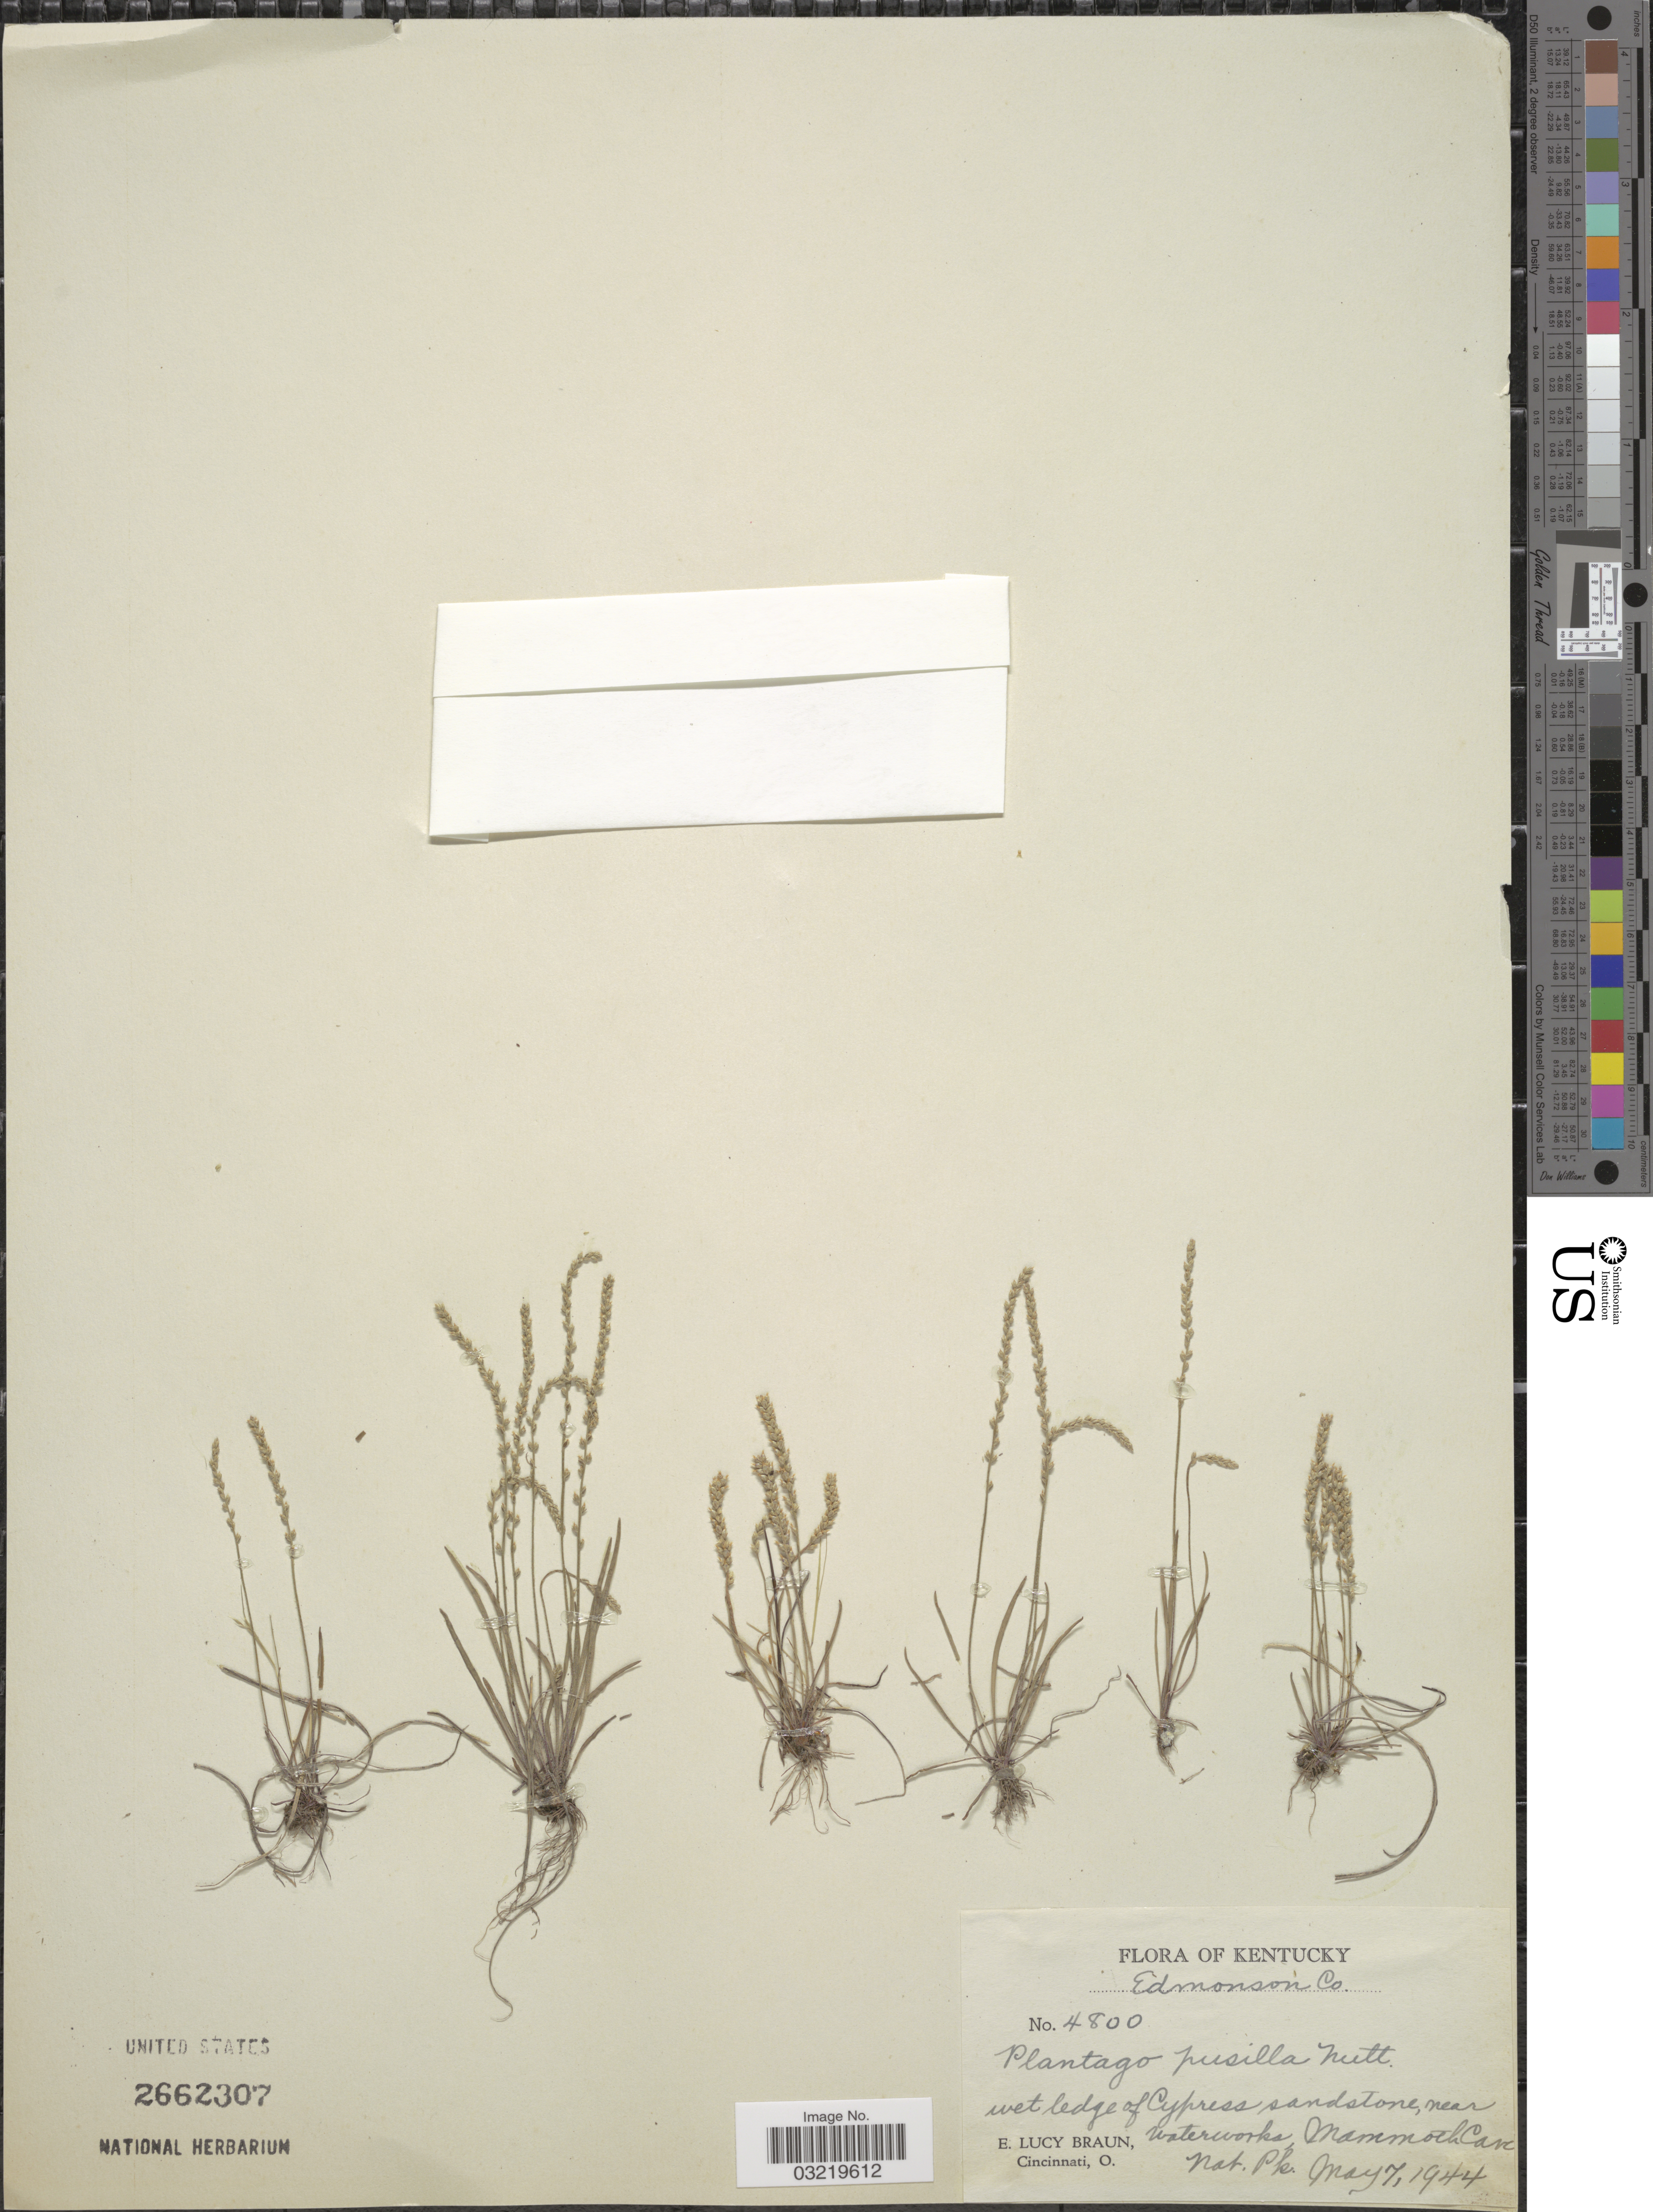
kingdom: Plantae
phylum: Tracheophyta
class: Magnoliopsida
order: Lamiales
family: Plantaginaceae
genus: Plantago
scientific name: Plantago pusilla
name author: Nutt.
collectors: E. L. Braun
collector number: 4800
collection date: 1944-05-07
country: United States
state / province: Kentucky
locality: Edmonson Co. Wet ledge of Cypres sandstone, near waterworks, Mammoth Cave Nat. Pk.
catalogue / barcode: US 2662307